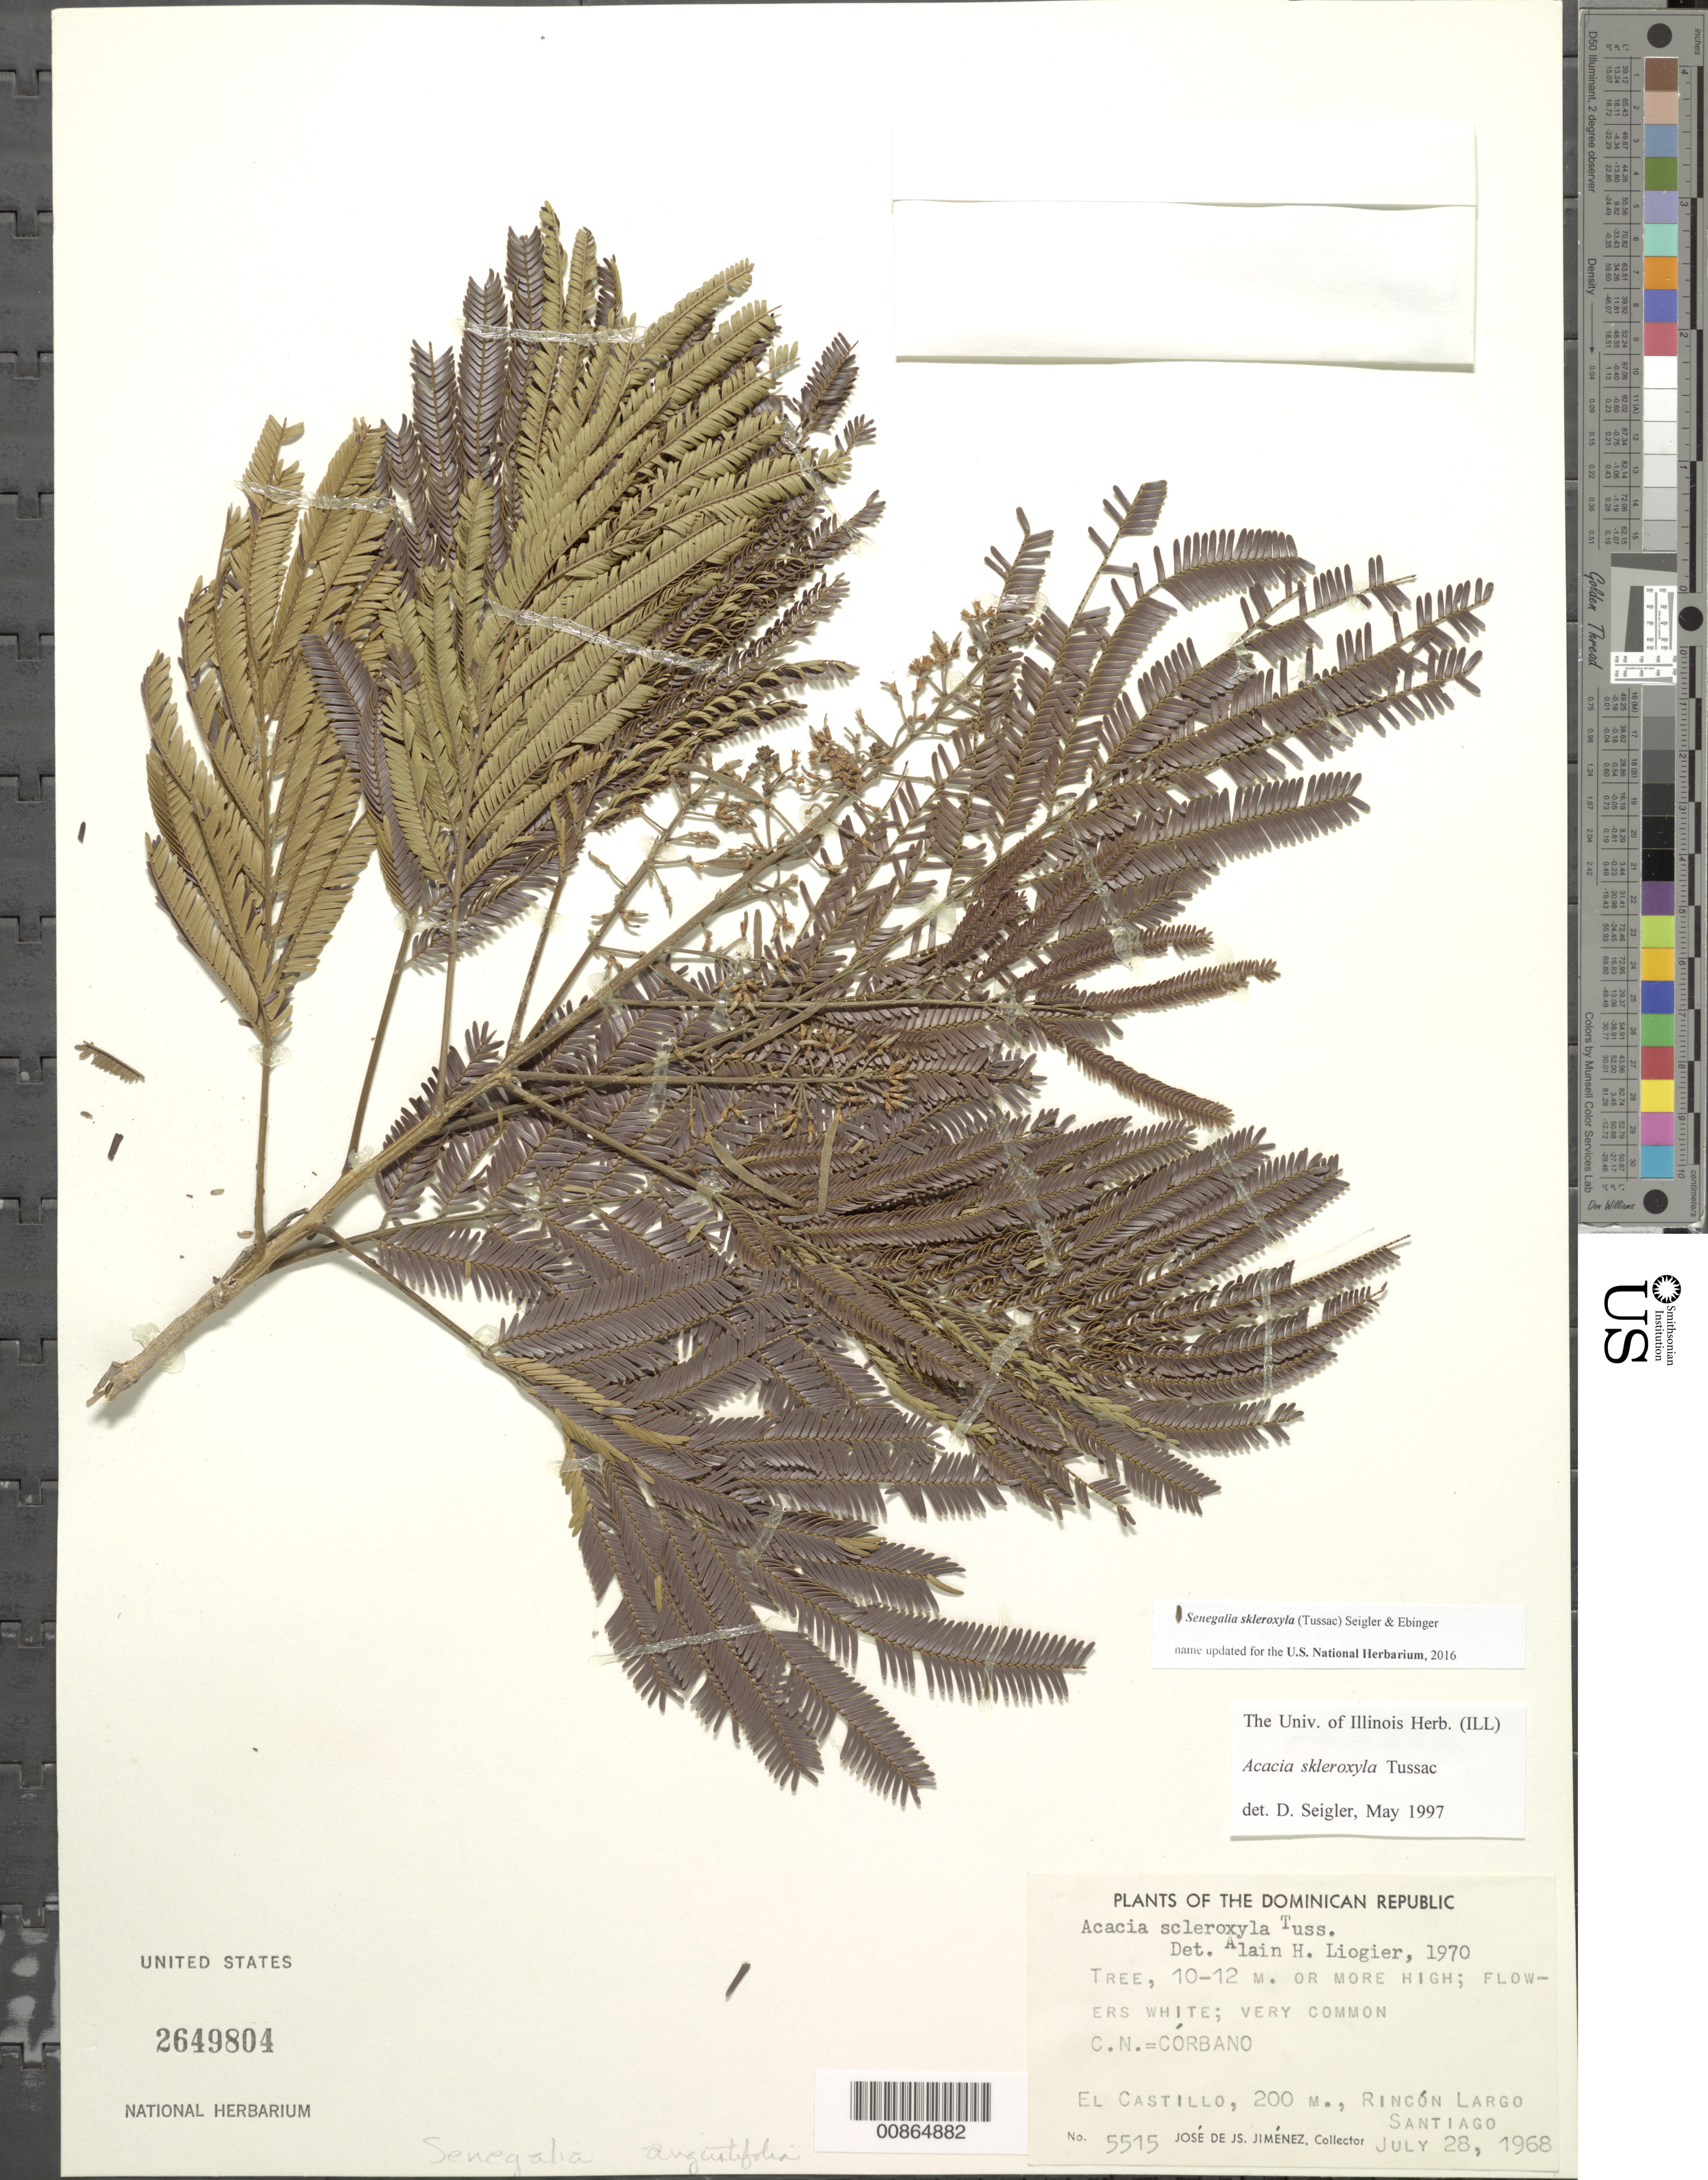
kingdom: Plantae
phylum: Tracheophyta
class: Magnoliopsida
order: Fabales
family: Fabaceae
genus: Parasenegalia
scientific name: Parasenegalia skleroxyla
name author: (Tussac) Seigler & Ebinger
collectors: J. J. Jiménez Almonte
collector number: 5515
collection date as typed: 28 Jul 1968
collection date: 1968-07-28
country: Dominican Republic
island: Hispaniola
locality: El Castillo, Rincón Largo, Santiago.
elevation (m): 200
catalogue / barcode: US 2649804